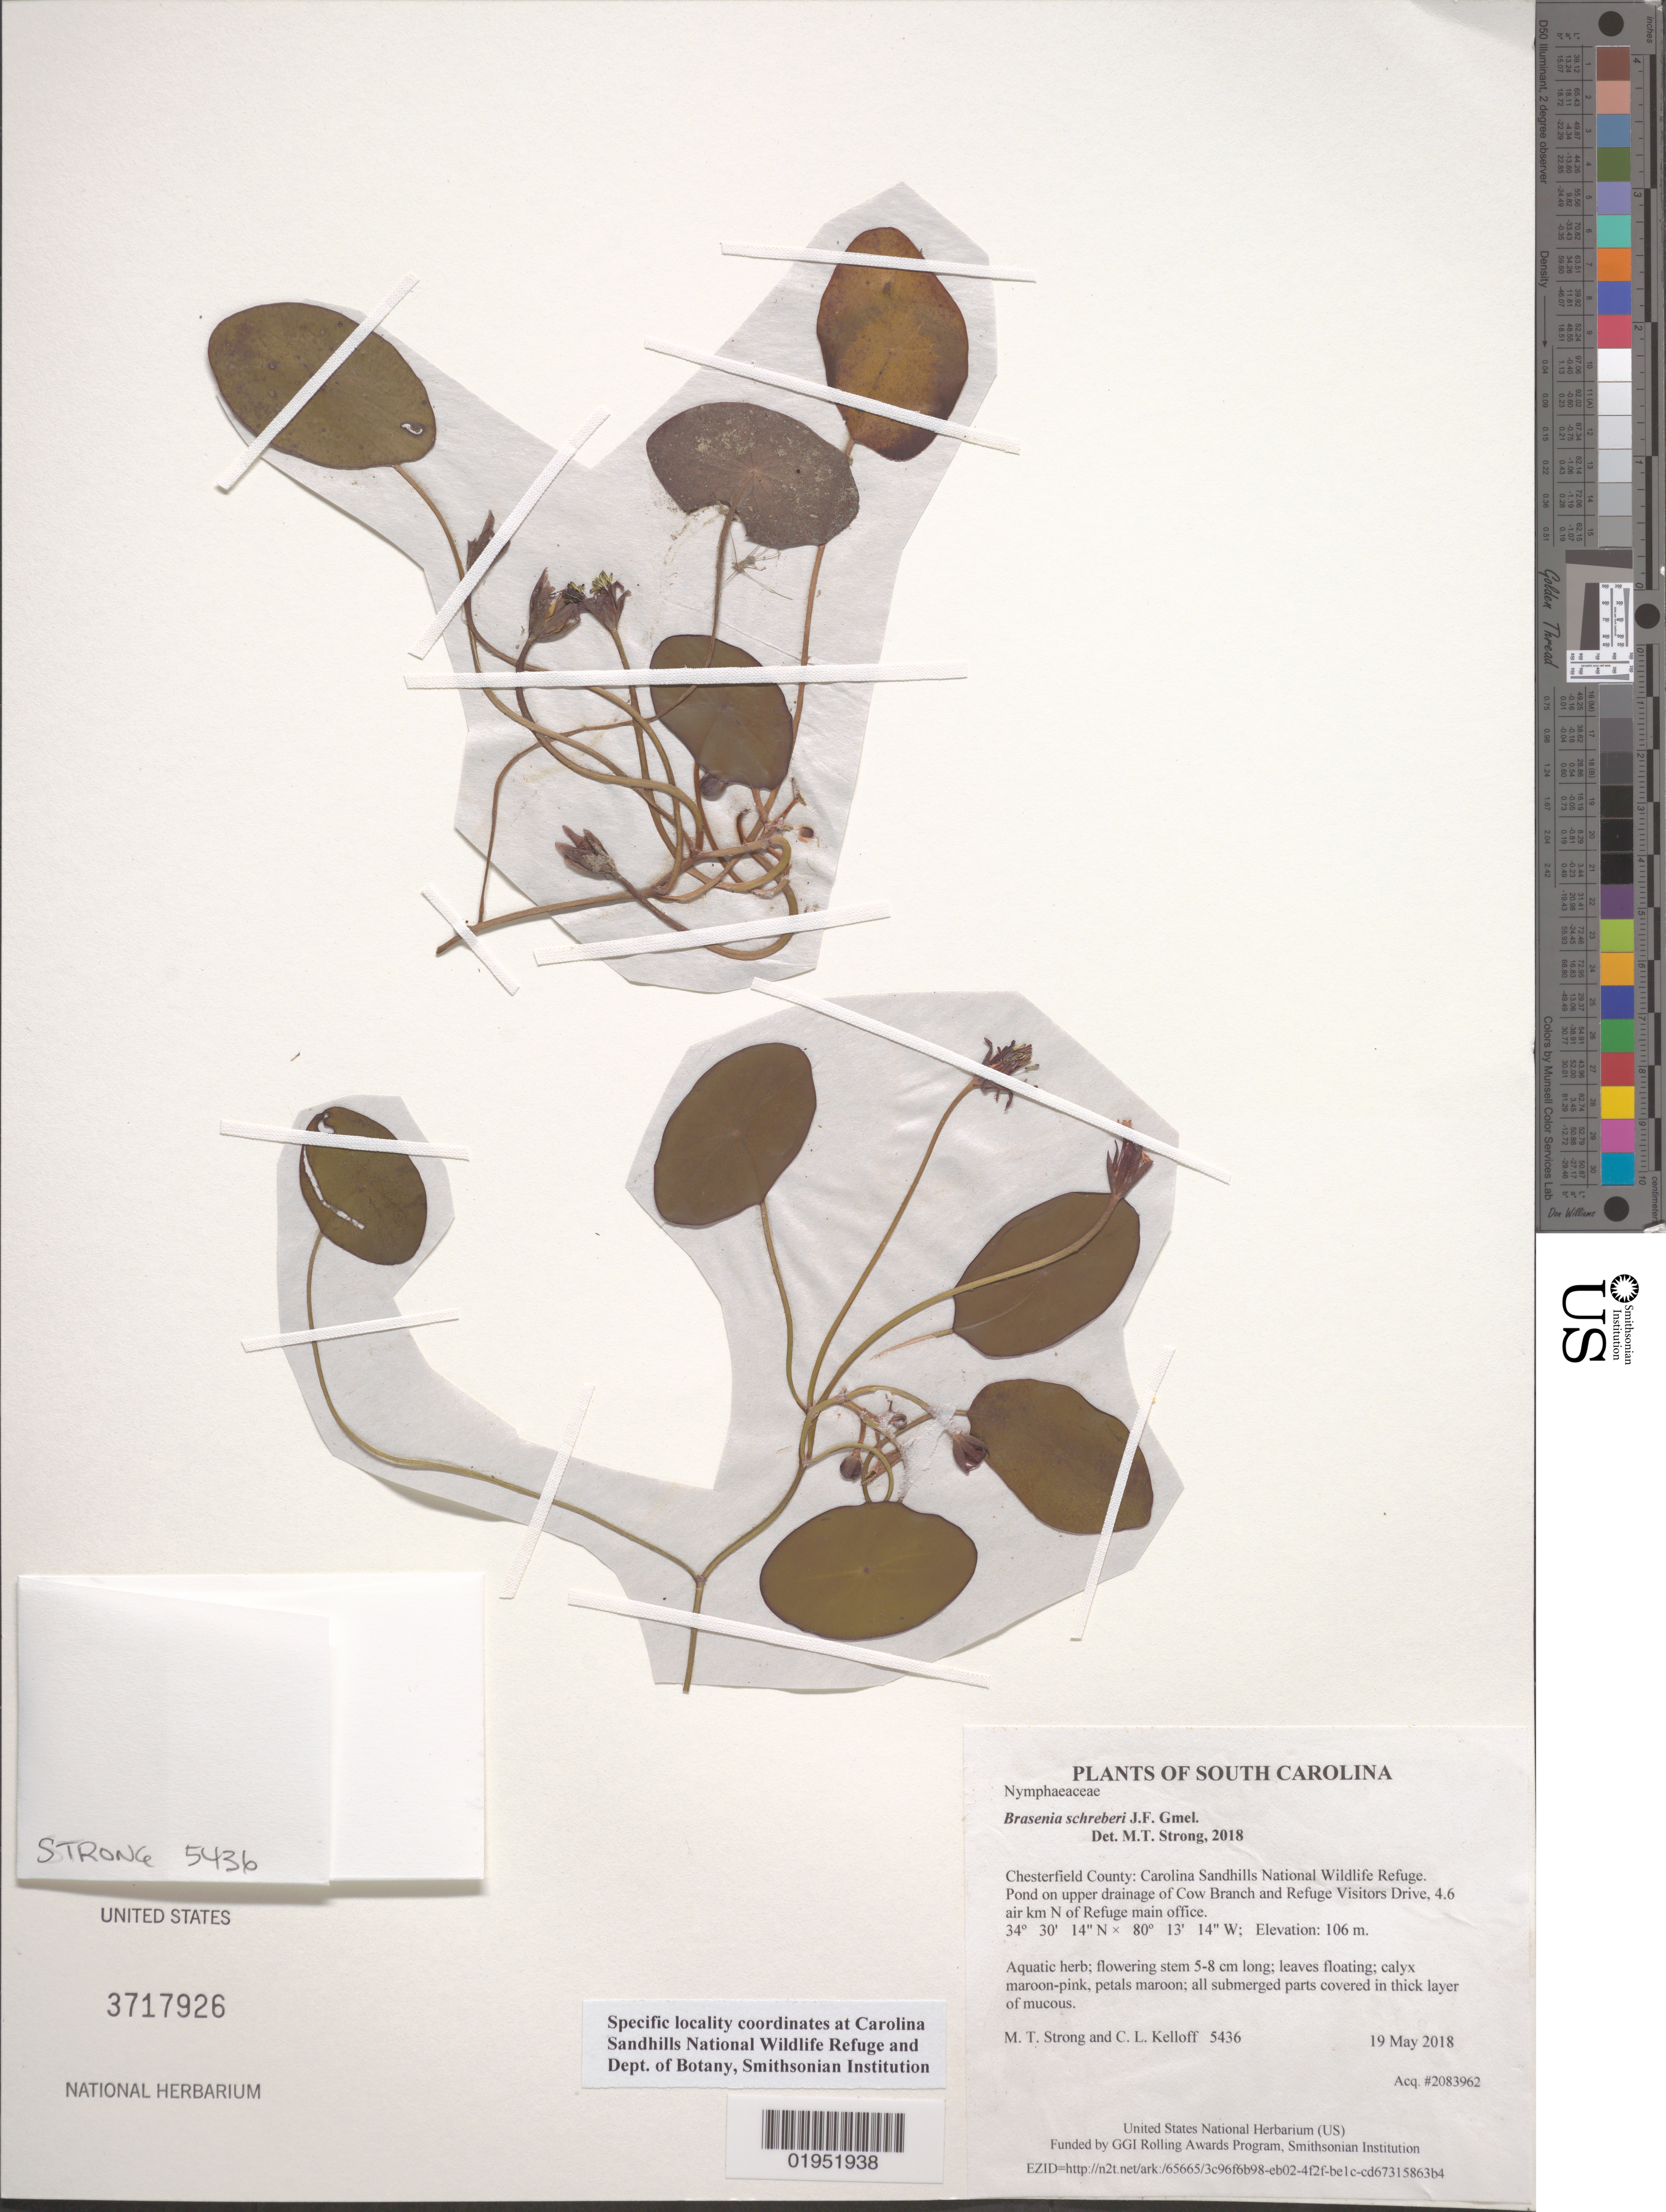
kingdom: Plantae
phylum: Tracheophyta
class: Magnoliopsida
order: Nymphaeales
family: Cabombaceae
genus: Brasenia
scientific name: Brasenia schreberi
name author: J.F. Gmel.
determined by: Strong, Mark T., (BOT), Smithsonian Institution - National Museum of Natural History (UNITED STATES)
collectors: M. T. Strong & C. L. Kelloff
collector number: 5436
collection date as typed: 19 May 2018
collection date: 2018-05-19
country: United States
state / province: South Carolina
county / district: Chesterfield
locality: Carolina Sandhills National Wildlife Refuge. Pond on upper drainage of Cow Branch and Refuge Visitors Drive, 4.6 air km N of Refuge main office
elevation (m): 106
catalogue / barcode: US 3717926